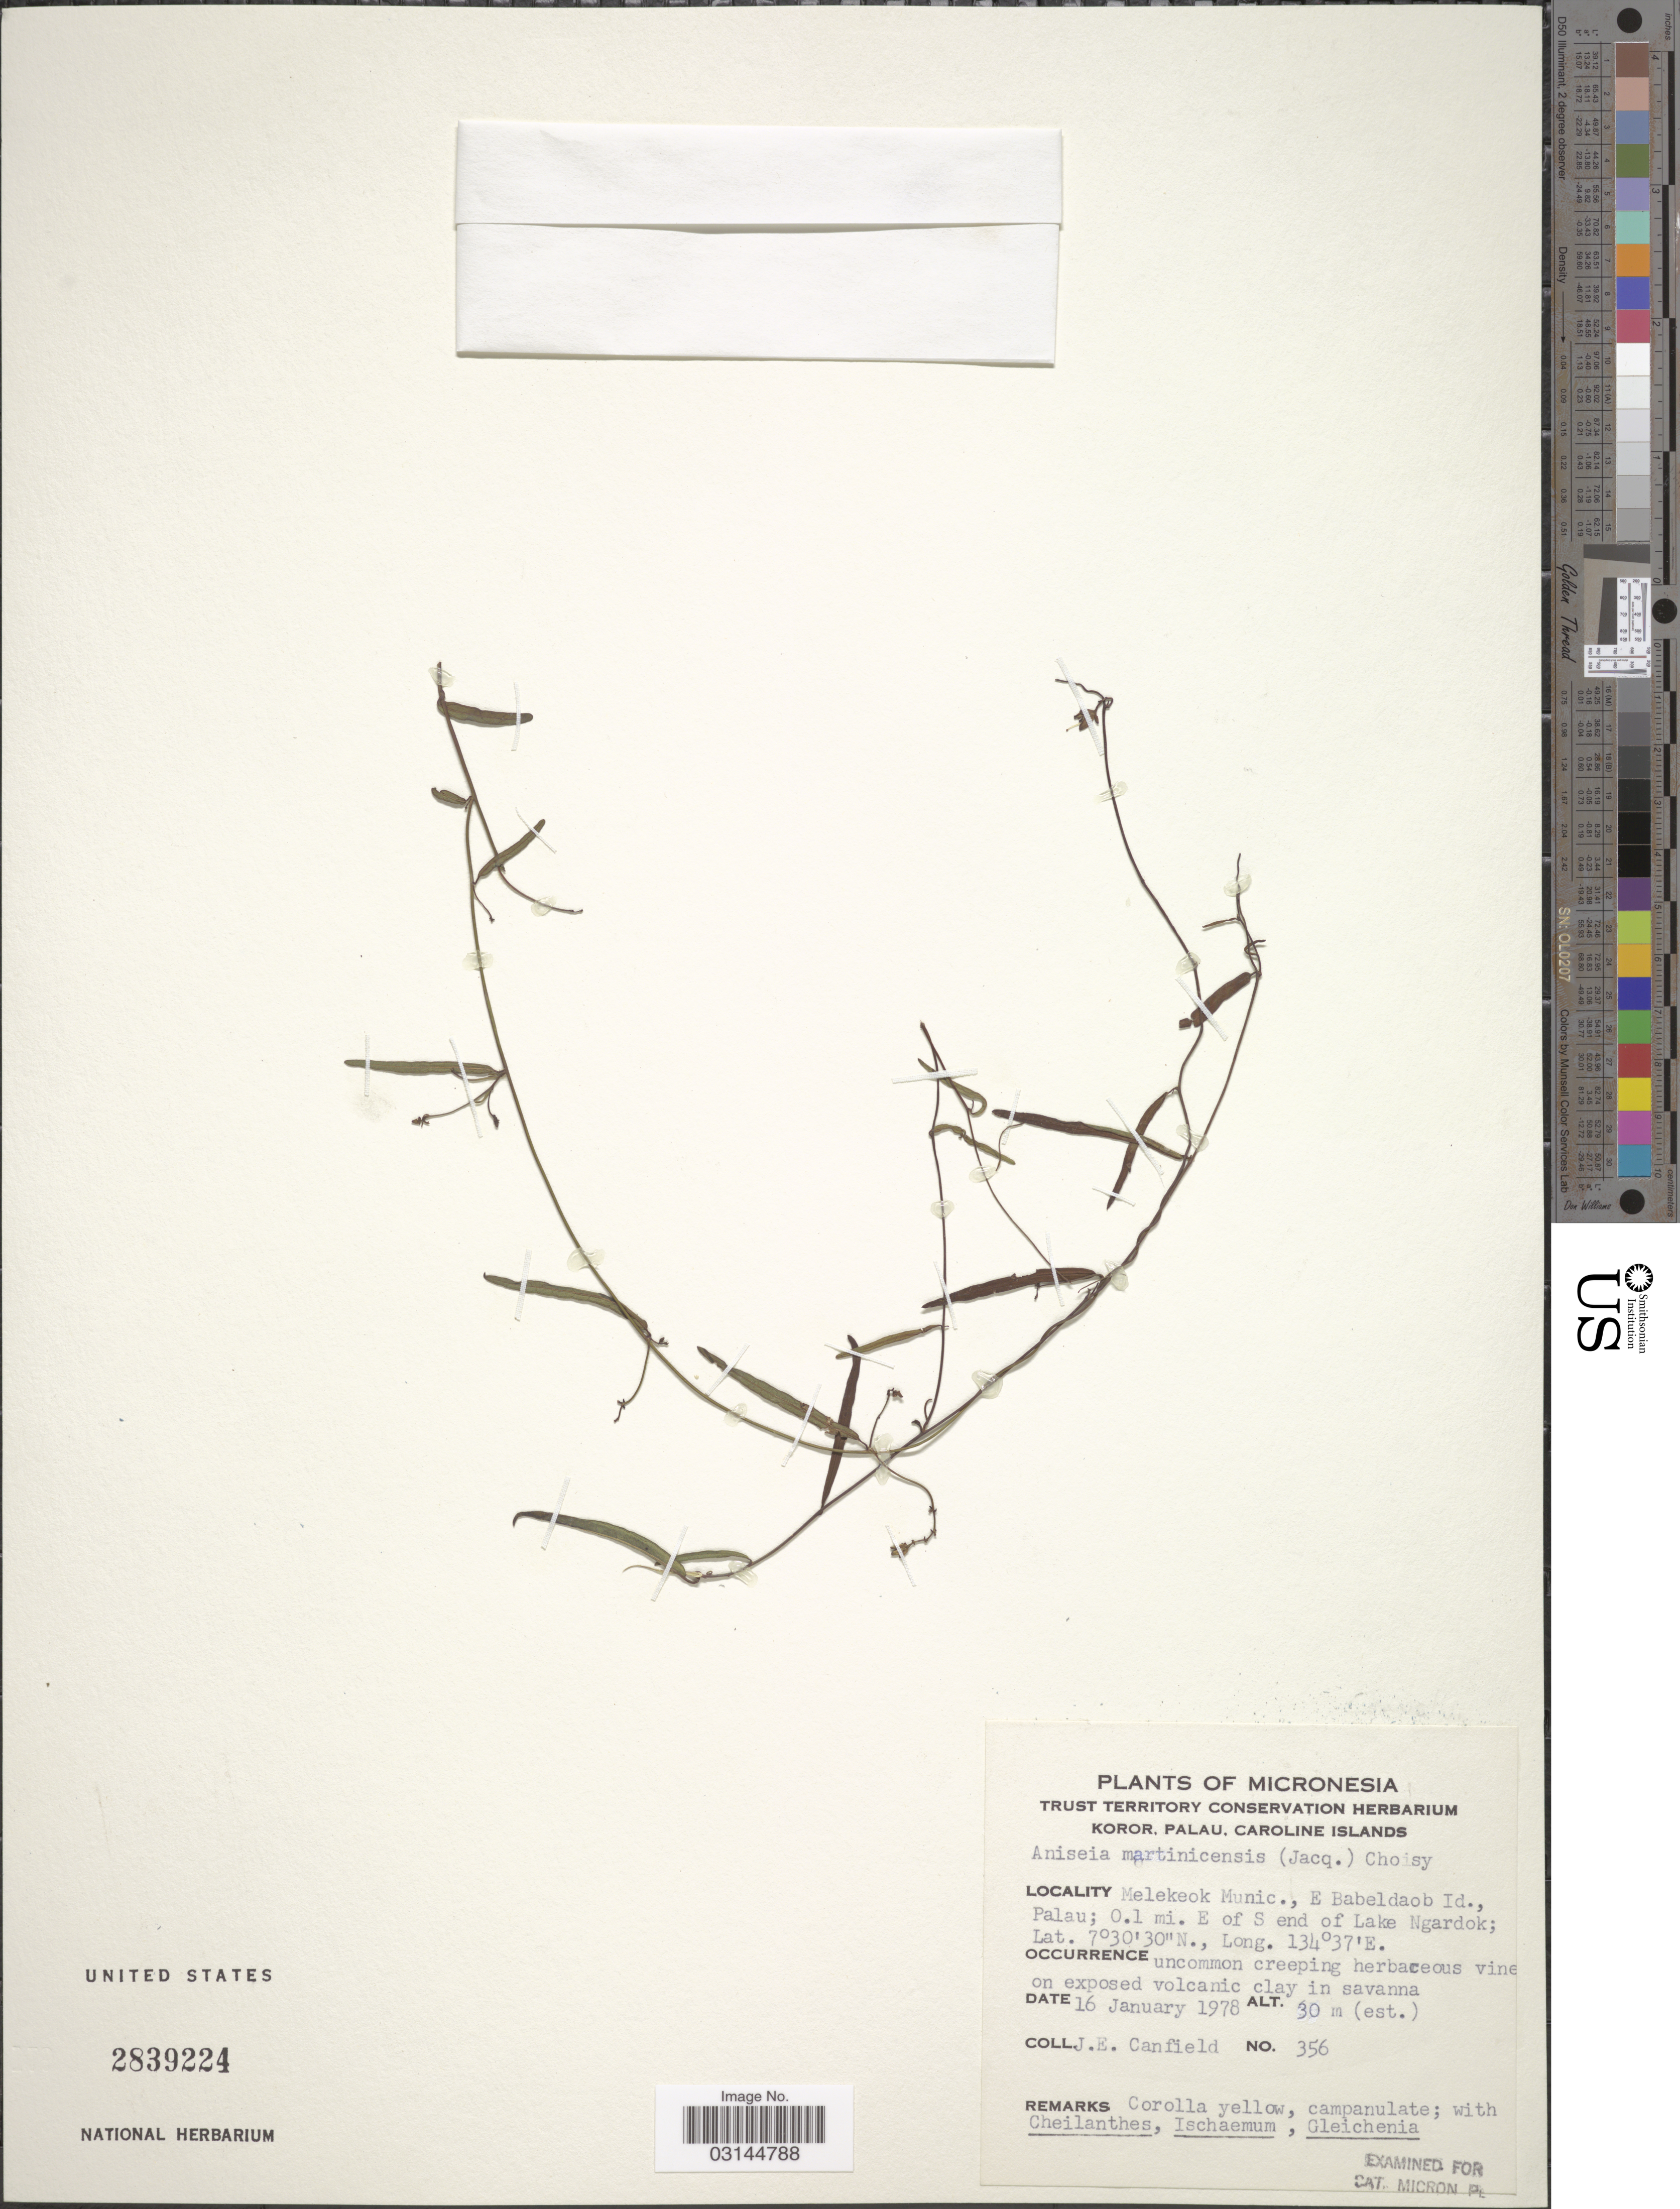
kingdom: Plantae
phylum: Tracheophyta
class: Magnoliopsida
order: Solanales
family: Convolvulaceae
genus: Aniseia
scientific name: Aniseia martinicensis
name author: (Jacq.) Choisy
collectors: J. E. Canfield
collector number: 356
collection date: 1978-01-16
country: Palau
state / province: Melekeok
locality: Micronesia, Melekeok Munic., E Babeldaob Id., Palau; 0.1 mi. E of S end of Lake Ngardok.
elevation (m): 30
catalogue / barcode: US 2839224